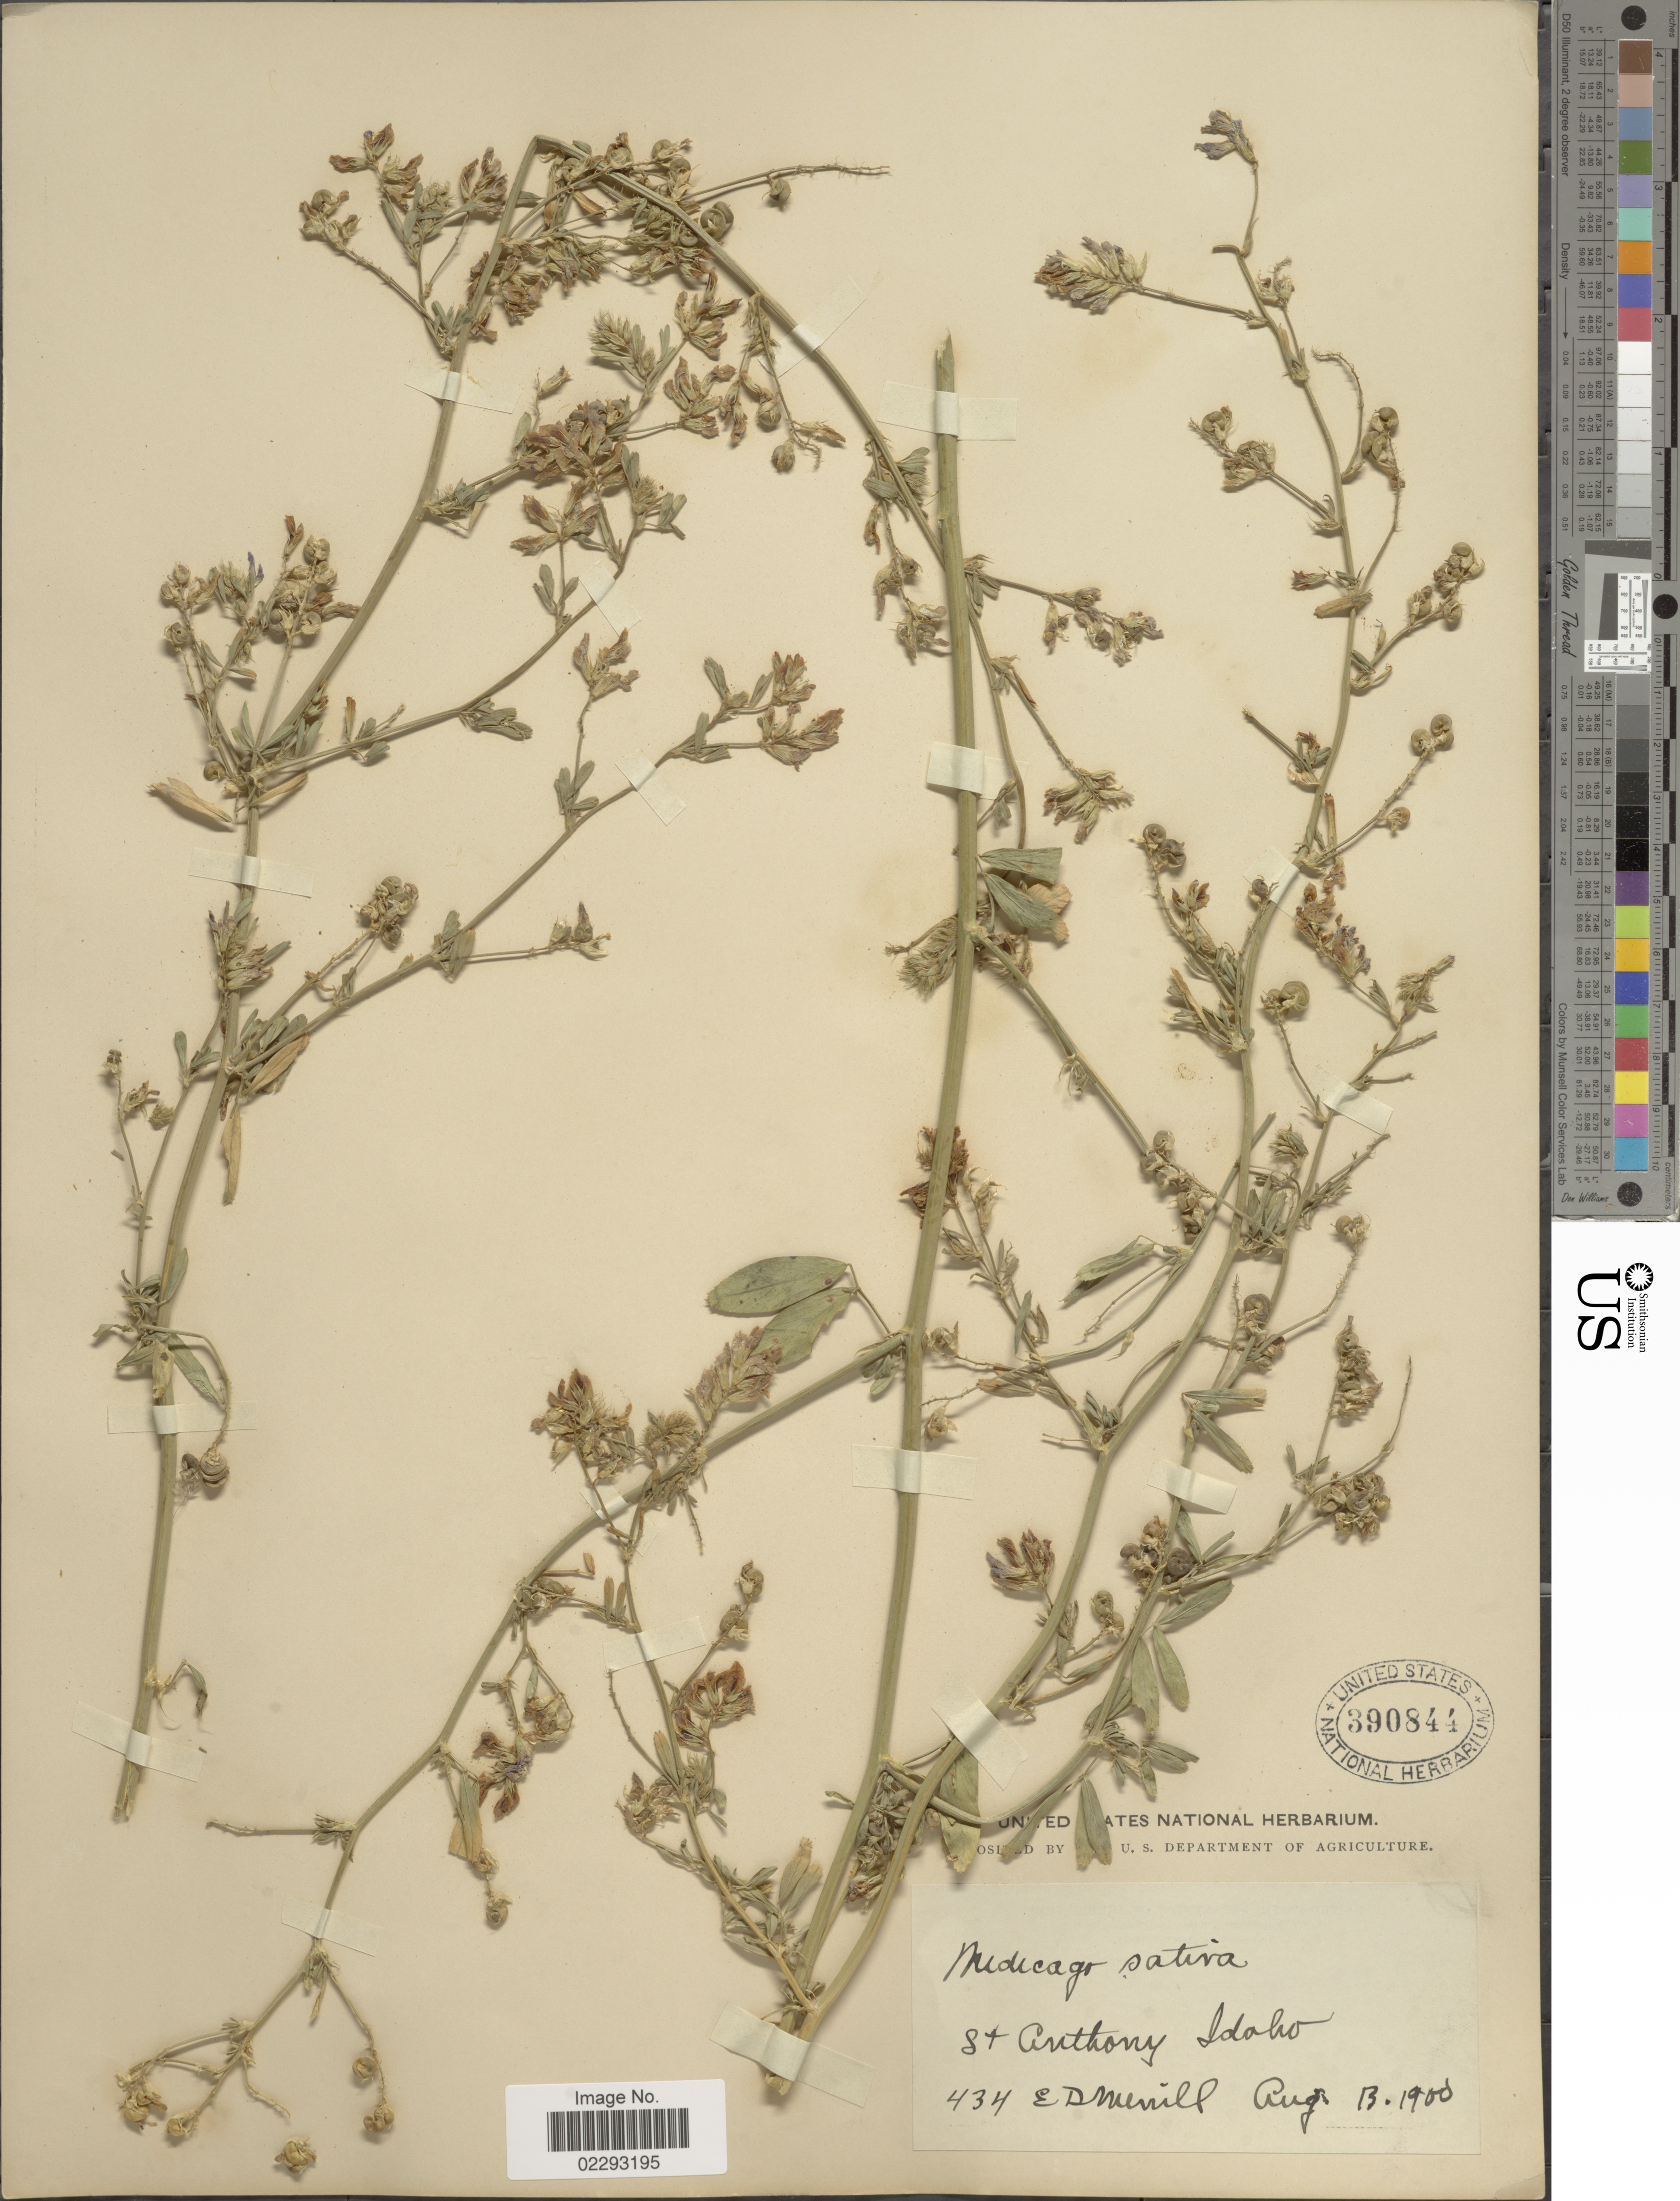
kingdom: Plantae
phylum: Tracheophyta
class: Magnoliopsida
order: Fabales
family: Fabaceae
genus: Medicago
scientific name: Medicago sativa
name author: L.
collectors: E. D. Merrill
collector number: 434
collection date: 1900-08-13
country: United States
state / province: Idaho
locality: St. anthony Idaho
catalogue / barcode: US 390844